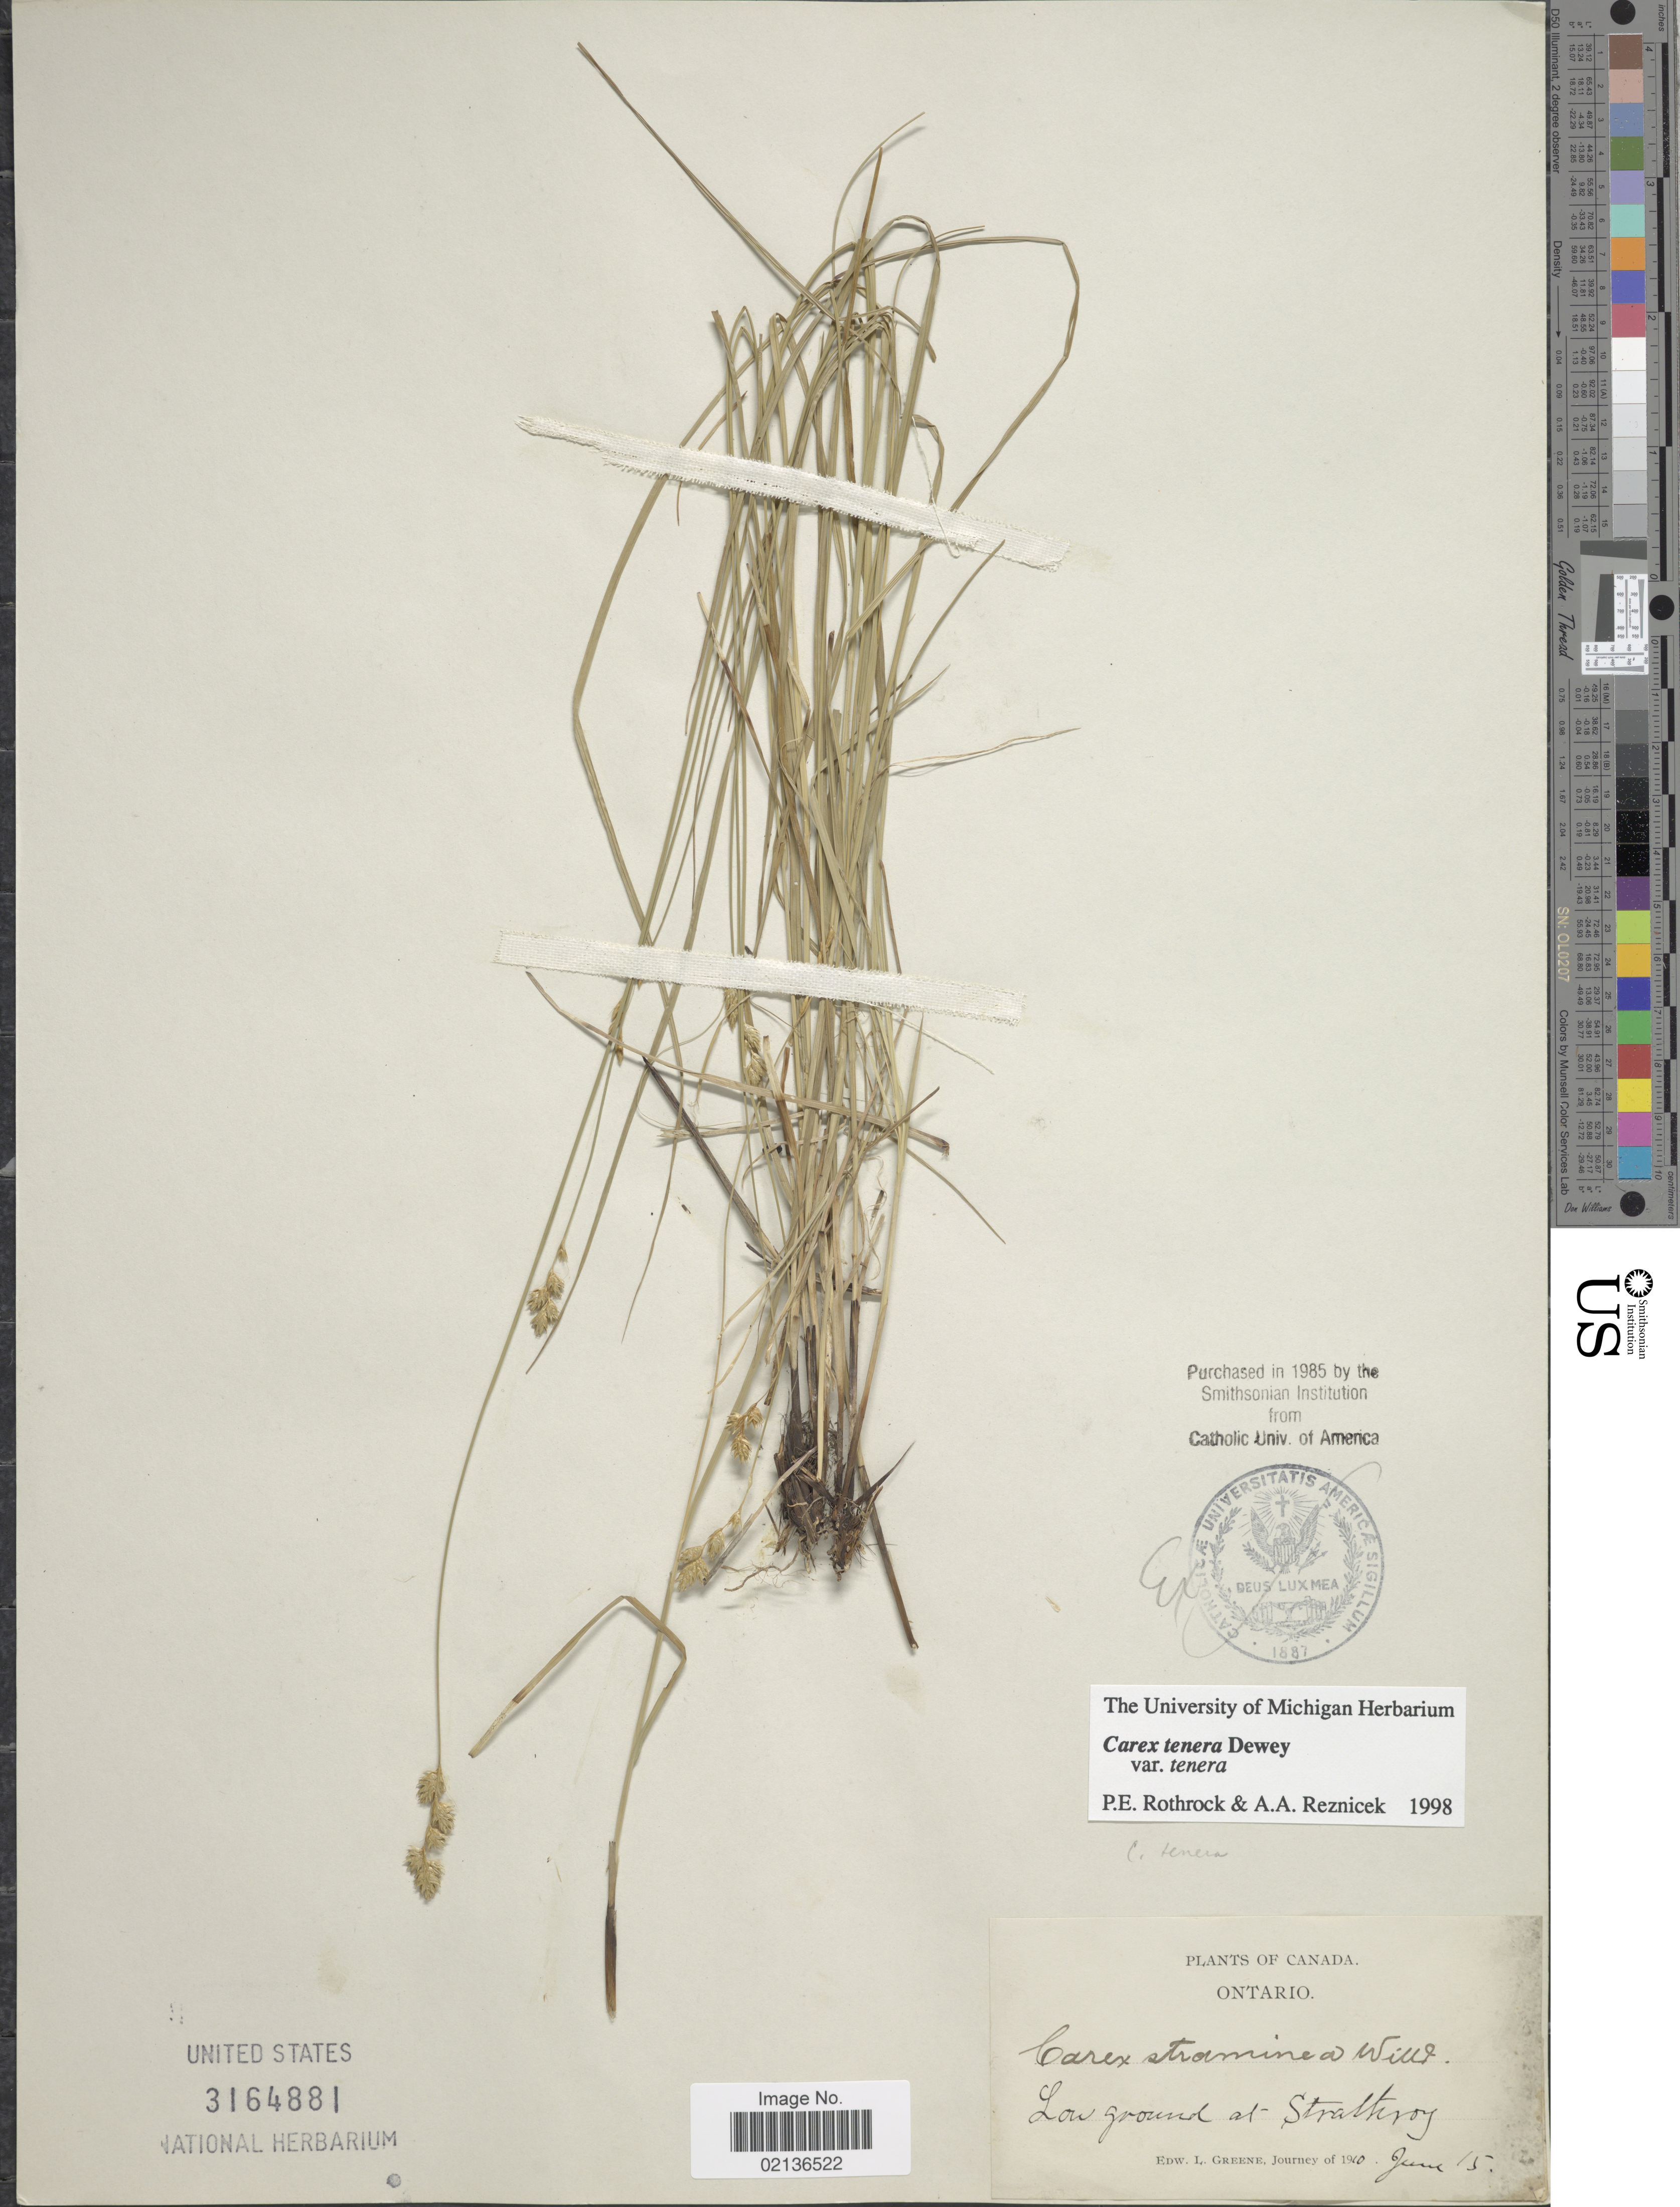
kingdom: Plantae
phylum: Tracheophyta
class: Liliopsida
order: Poales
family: Cyperaceae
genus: Carex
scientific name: Carex tenera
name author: Dewey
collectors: E. L. Greene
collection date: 1910-06-15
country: Canada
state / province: Ontario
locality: Low ground at Strathroy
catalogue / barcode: US 3164881